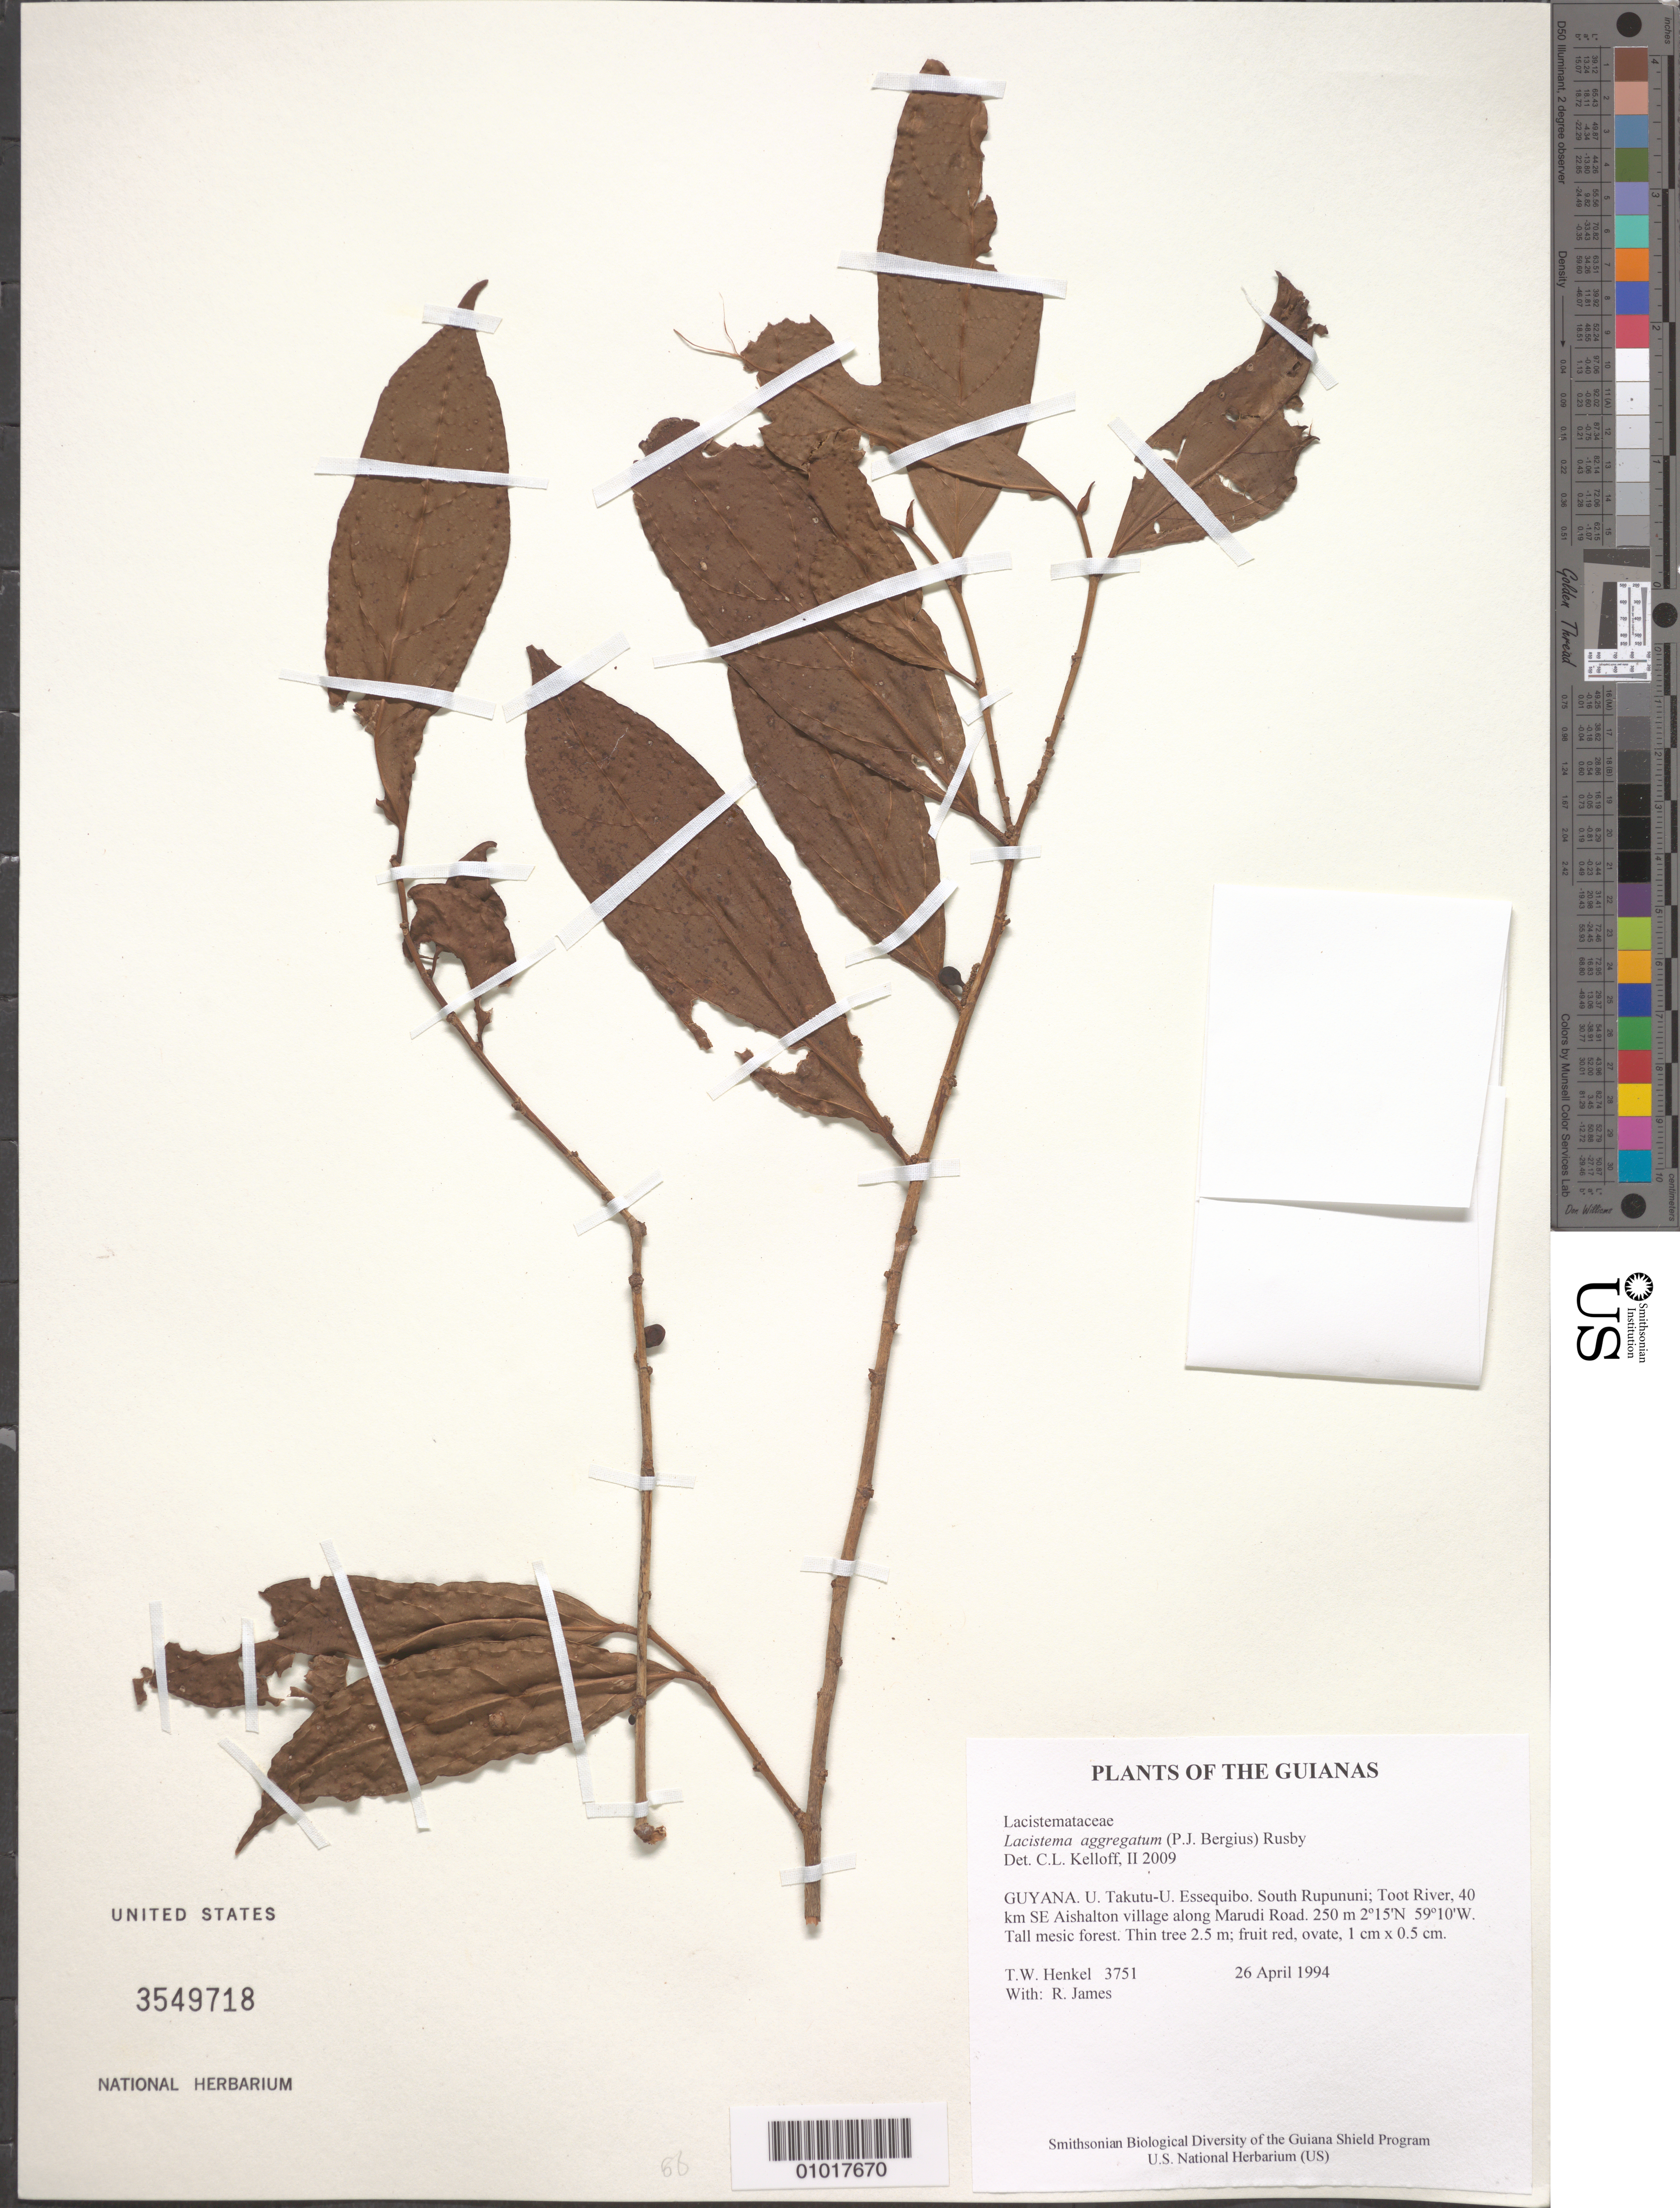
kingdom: Plantae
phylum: Tracheophyta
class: Magnoliopsida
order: Malpighiales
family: Lacistemataceae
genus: Lacistema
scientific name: Lacistema aggregatum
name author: (P.J. Bergius) Rusby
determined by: Kelloff, Carol L., (US), Smithsonian Institution - National Museum of Natural History (UNITED STATES)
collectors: T. Henkel & R. James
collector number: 3751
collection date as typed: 26 April 1994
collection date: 1994-04-26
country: Guyana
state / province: U. Takutu-U. Essequibo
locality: South Rupununi; Toot River, 40 km SE Aishalton village along Marudi Road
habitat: Tall mesic forest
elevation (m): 250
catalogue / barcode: US 3549718